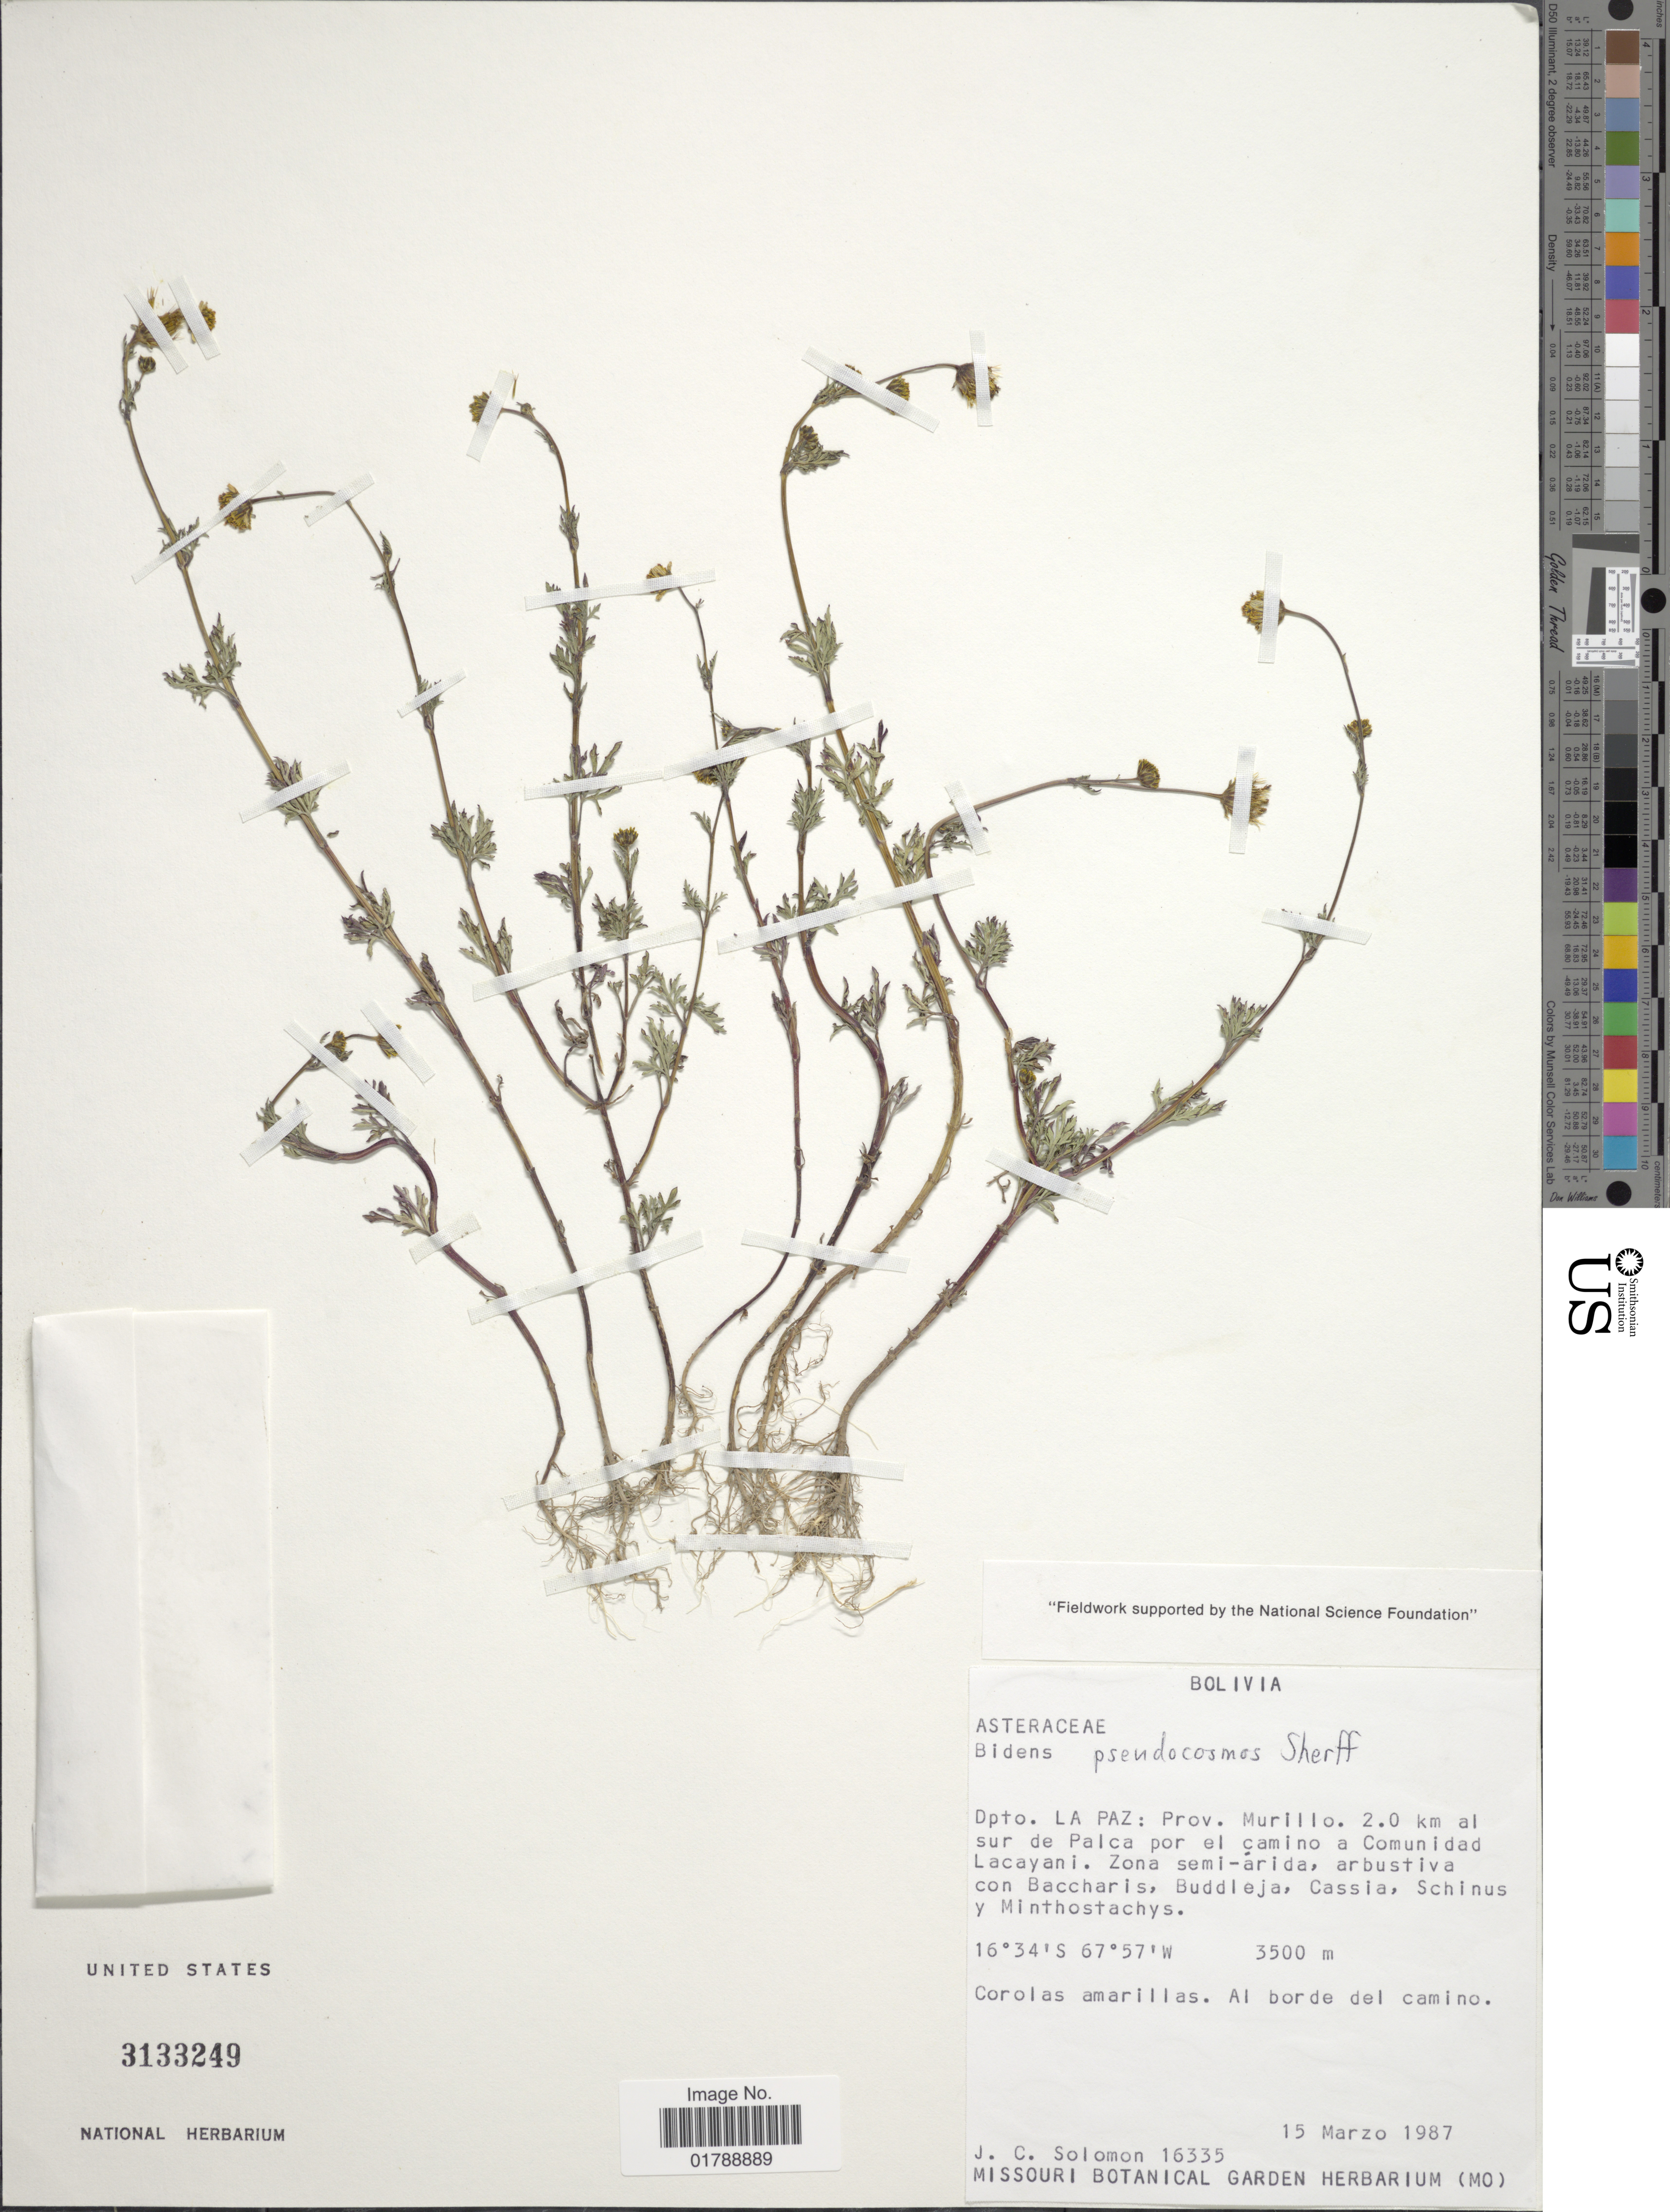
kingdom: Plantae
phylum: Tracheophyta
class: Magnoliopsida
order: Asterales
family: Asteraceae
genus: Bidens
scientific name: Bidens pseudocosmos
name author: Sherff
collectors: J. C. Solomon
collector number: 16335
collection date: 1987-03-15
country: Bolivia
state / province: La Paz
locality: Prov. Murillo. 2.0 km al sur de Palca por el camino a Comunidad Lacayani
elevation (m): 3500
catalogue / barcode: US 3133249